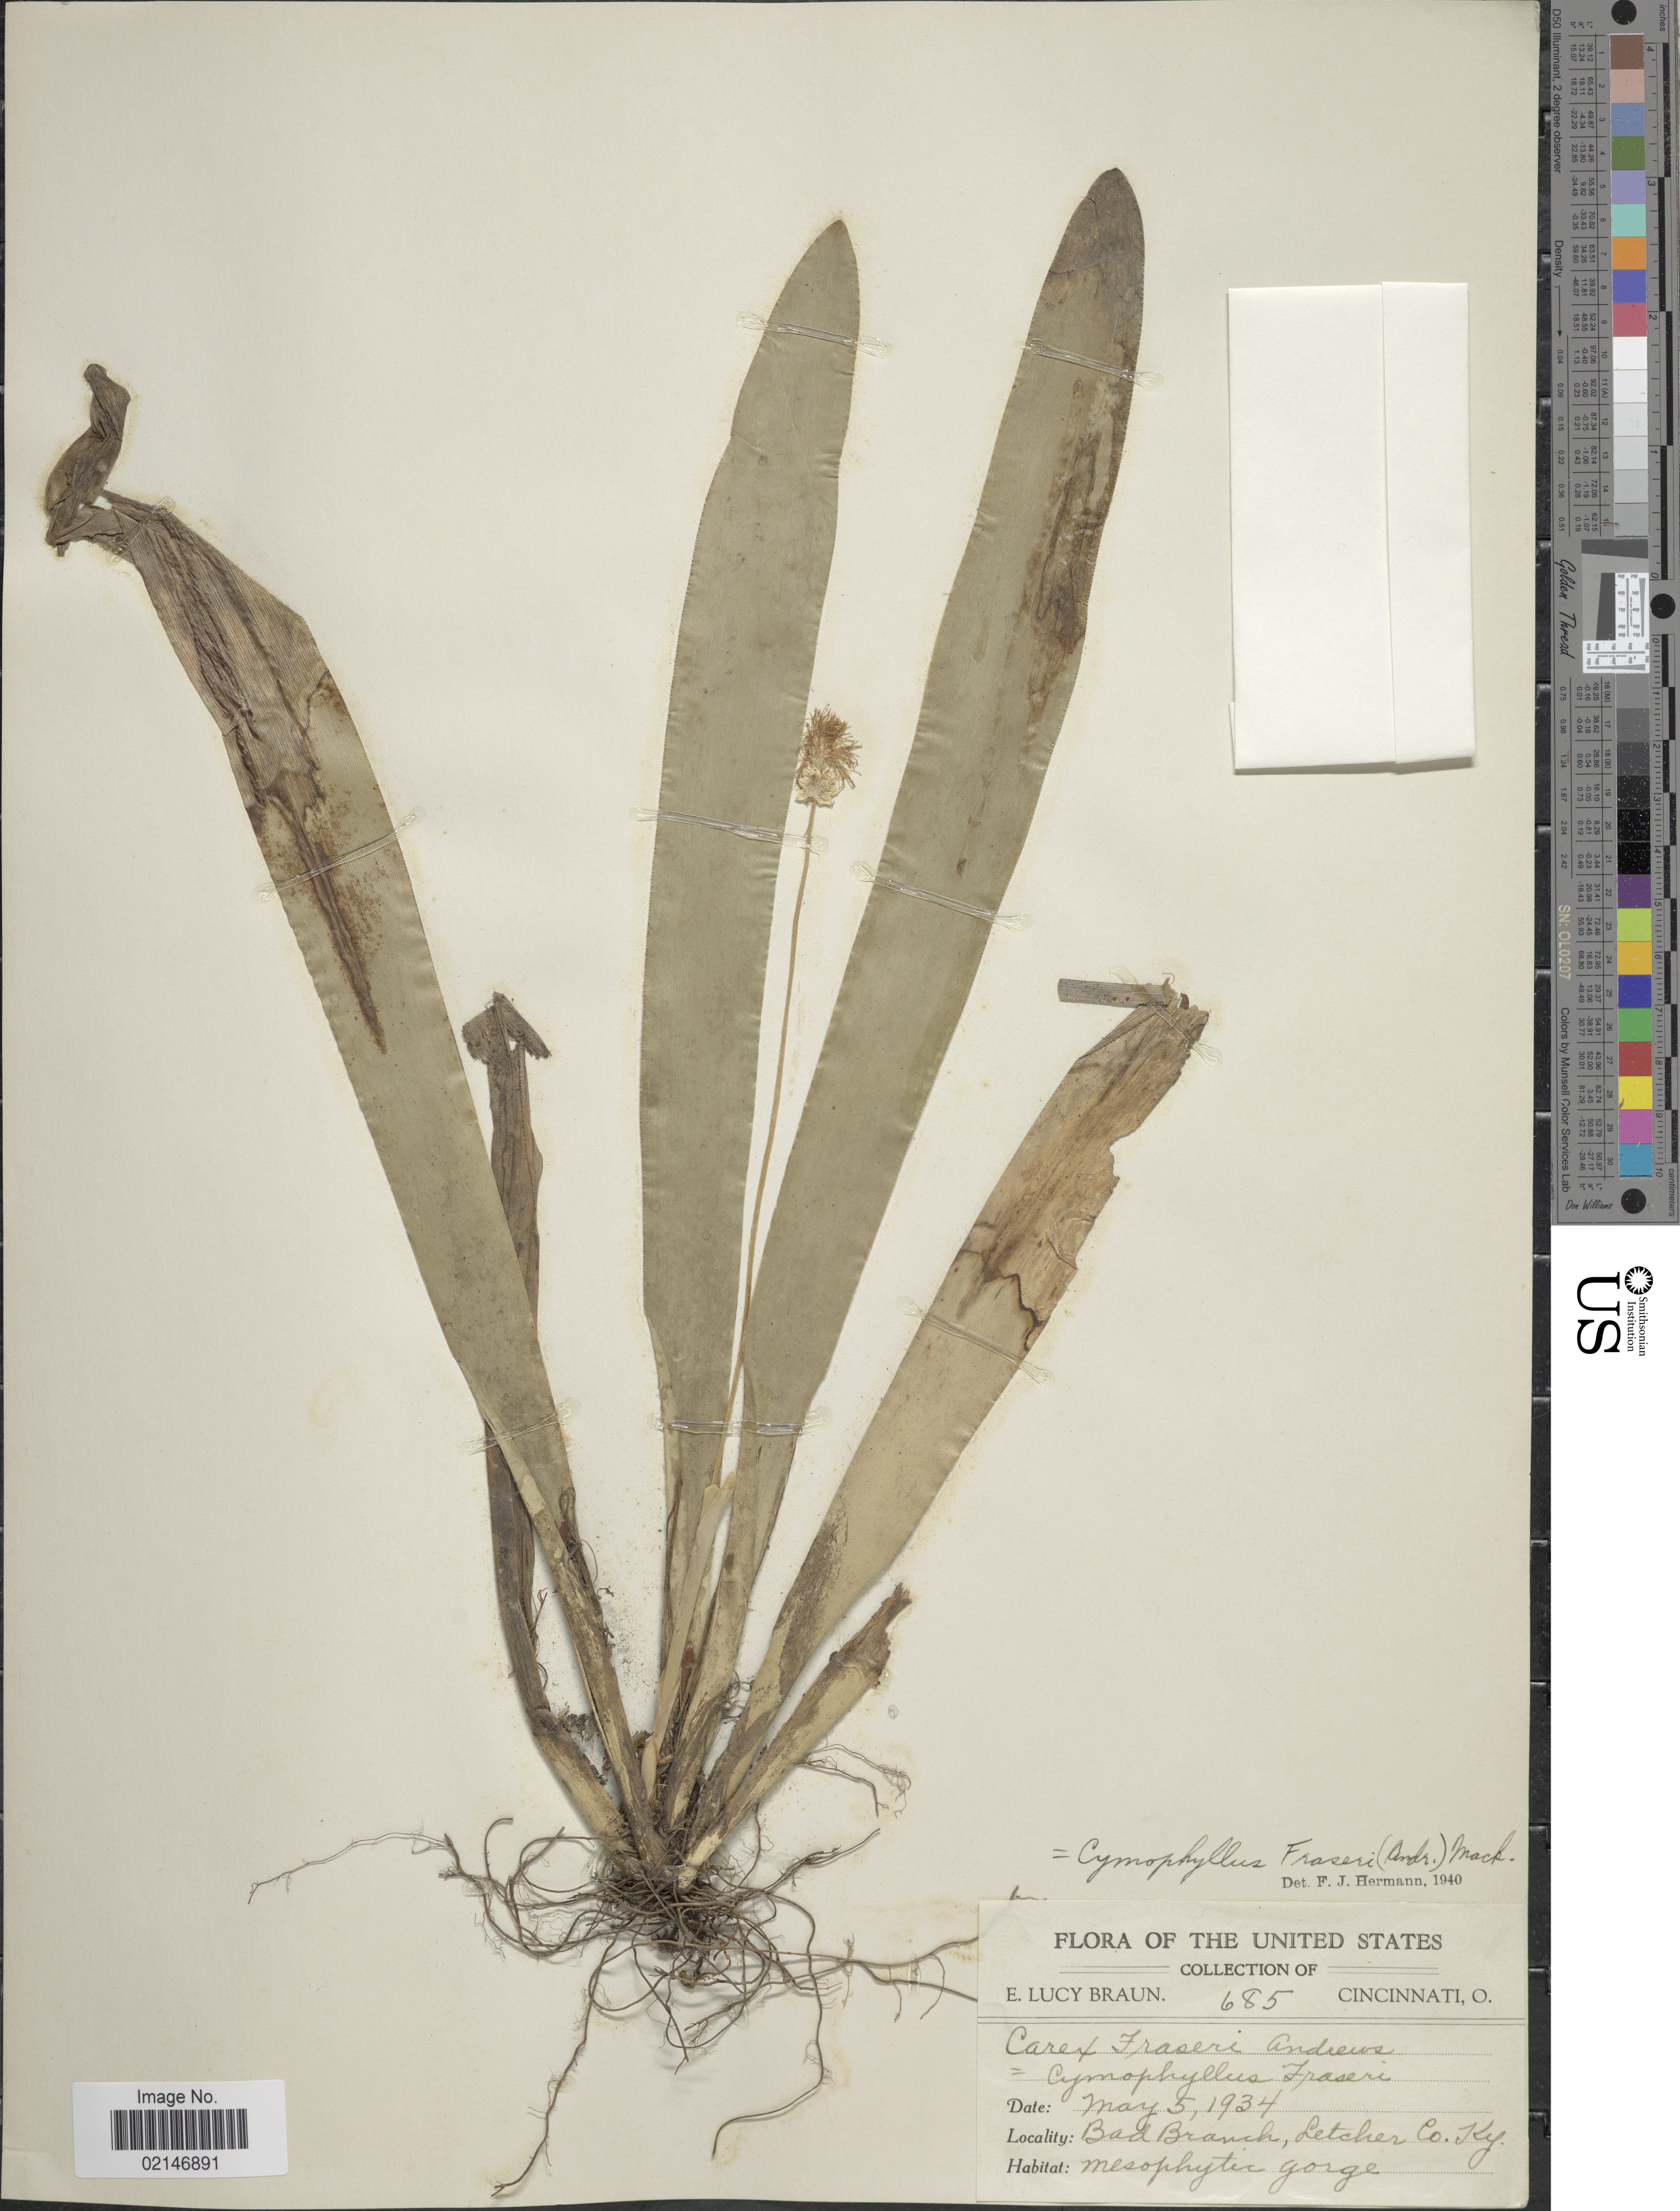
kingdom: Plantae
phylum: Tracheophyta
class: Liliopsida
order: Poales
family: Cyperaceae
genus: Carex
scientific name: Carex fraseriana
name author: Ker Gawl.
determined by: Strong, Mark T., (BOT), Smithsonian Institution - National Museum of Natural History (UNITED STATES)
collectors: E. L. Braun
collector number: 685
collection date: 1934-05-05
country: United States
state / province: Kentucky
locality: Bad Branch, Letcher Co. Ky